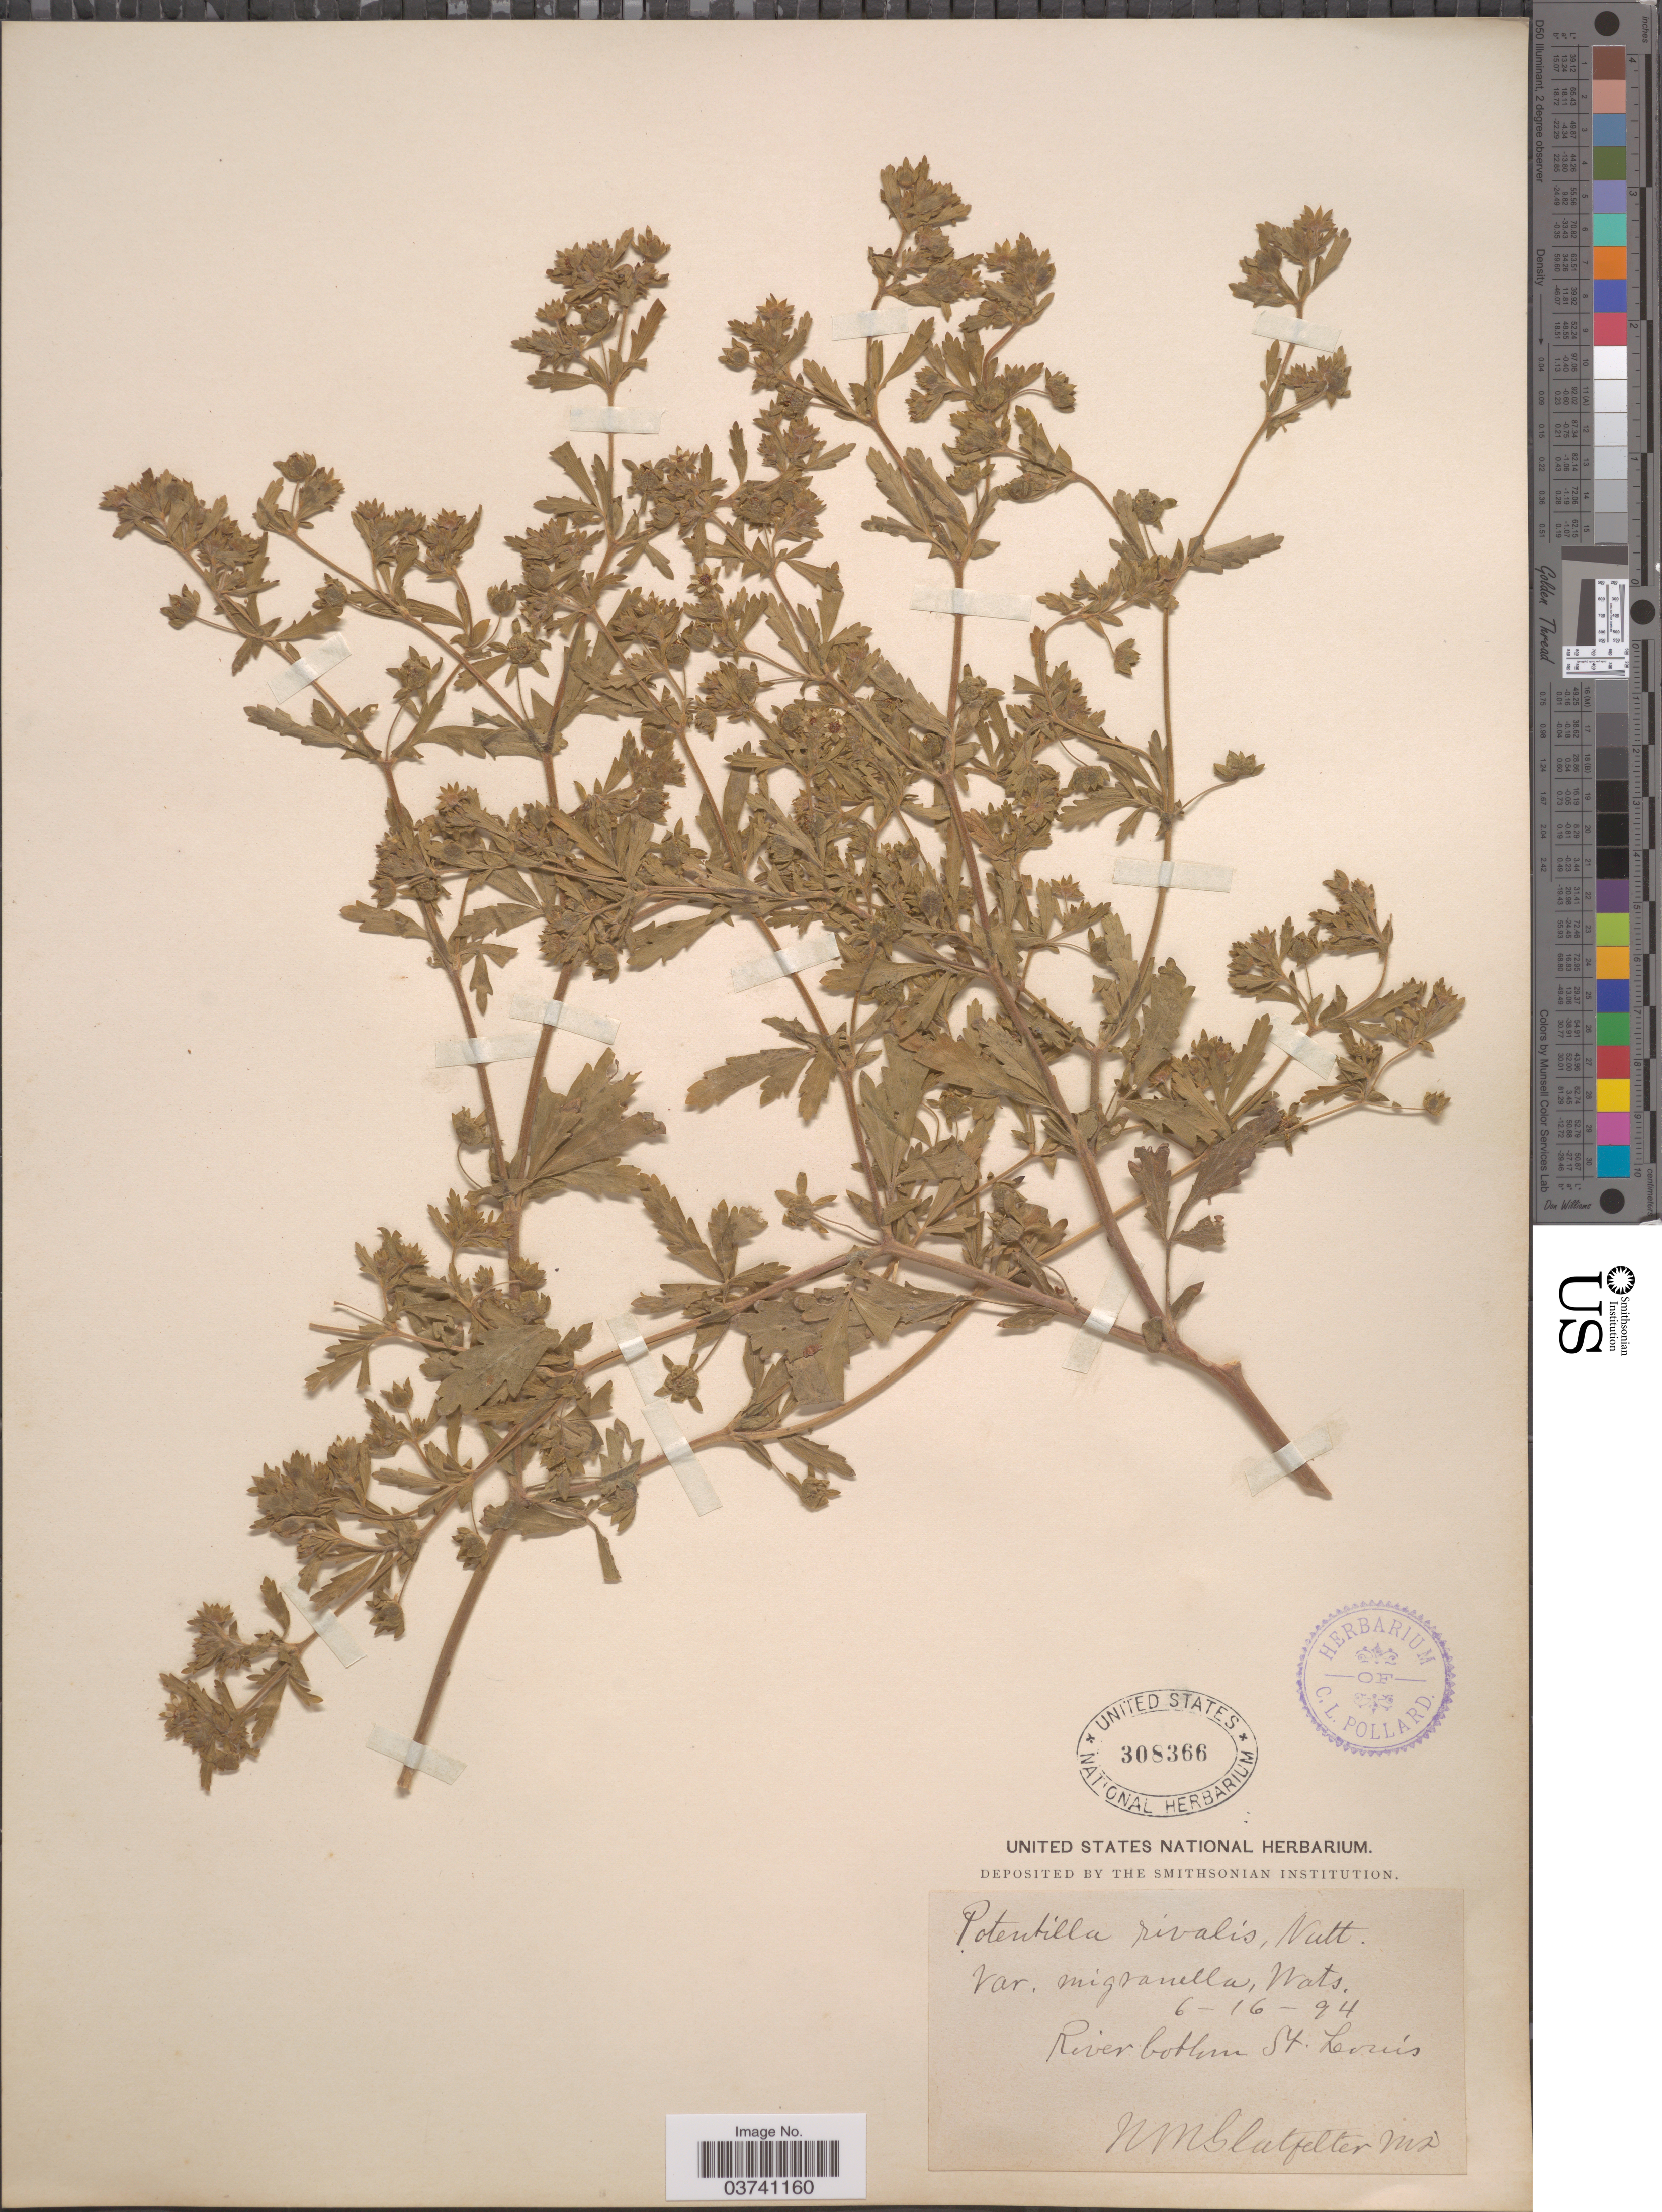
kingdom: Plantae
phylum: Tracheophyta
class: Magnoliopsida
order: Rosales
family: Rosaceae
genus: Potentilla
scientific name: Potentilla rivalis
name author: Nutt.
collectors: N. M. Glatfelter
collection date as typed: Transcribed d/m/y: 16/6/94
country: United States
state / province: Missouri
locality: River bottom St. Louis.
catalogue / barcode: US 308366